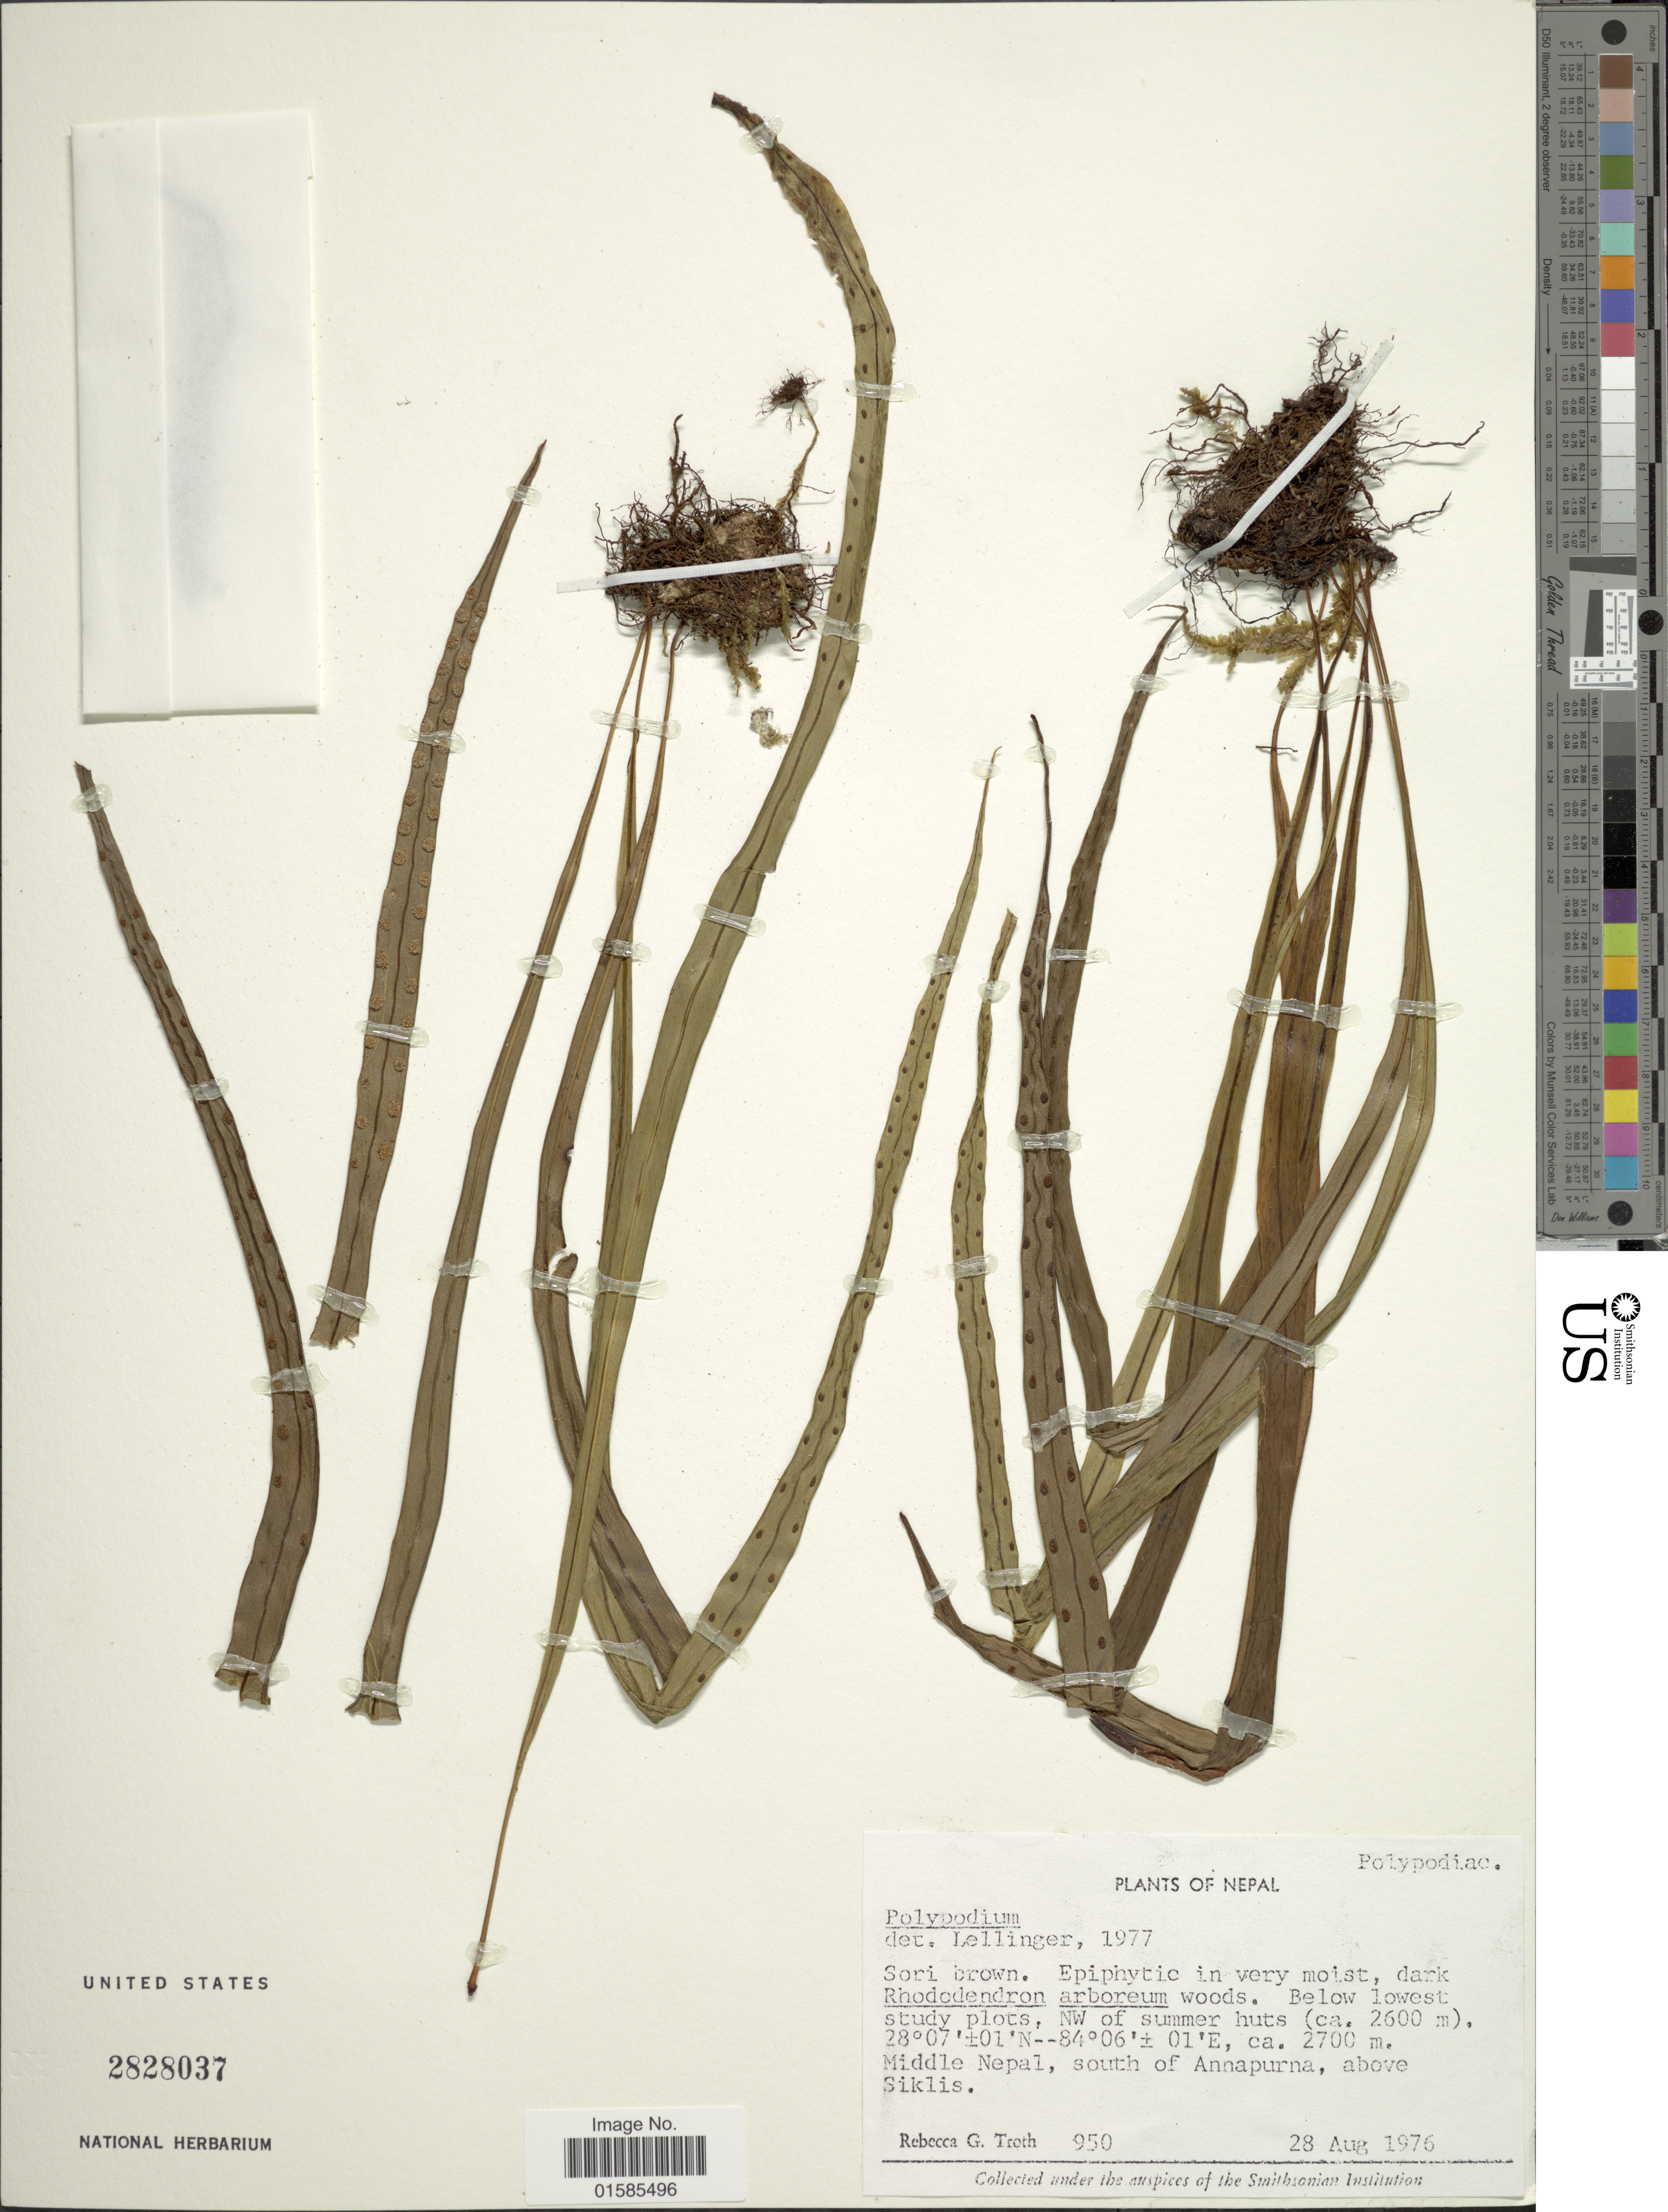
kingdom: Plantae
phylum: Tracheophyta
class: Polypodiopsida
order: Polypodiales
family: Polypodiaceae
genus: Leptochilus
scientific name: Leptochilus sp.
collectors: R. Troth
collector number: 950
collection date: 1976-08-28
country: Nepal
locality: Middle Nepal, south of Annapurna, above Siklis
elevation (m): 2600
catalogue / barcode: US 2828037